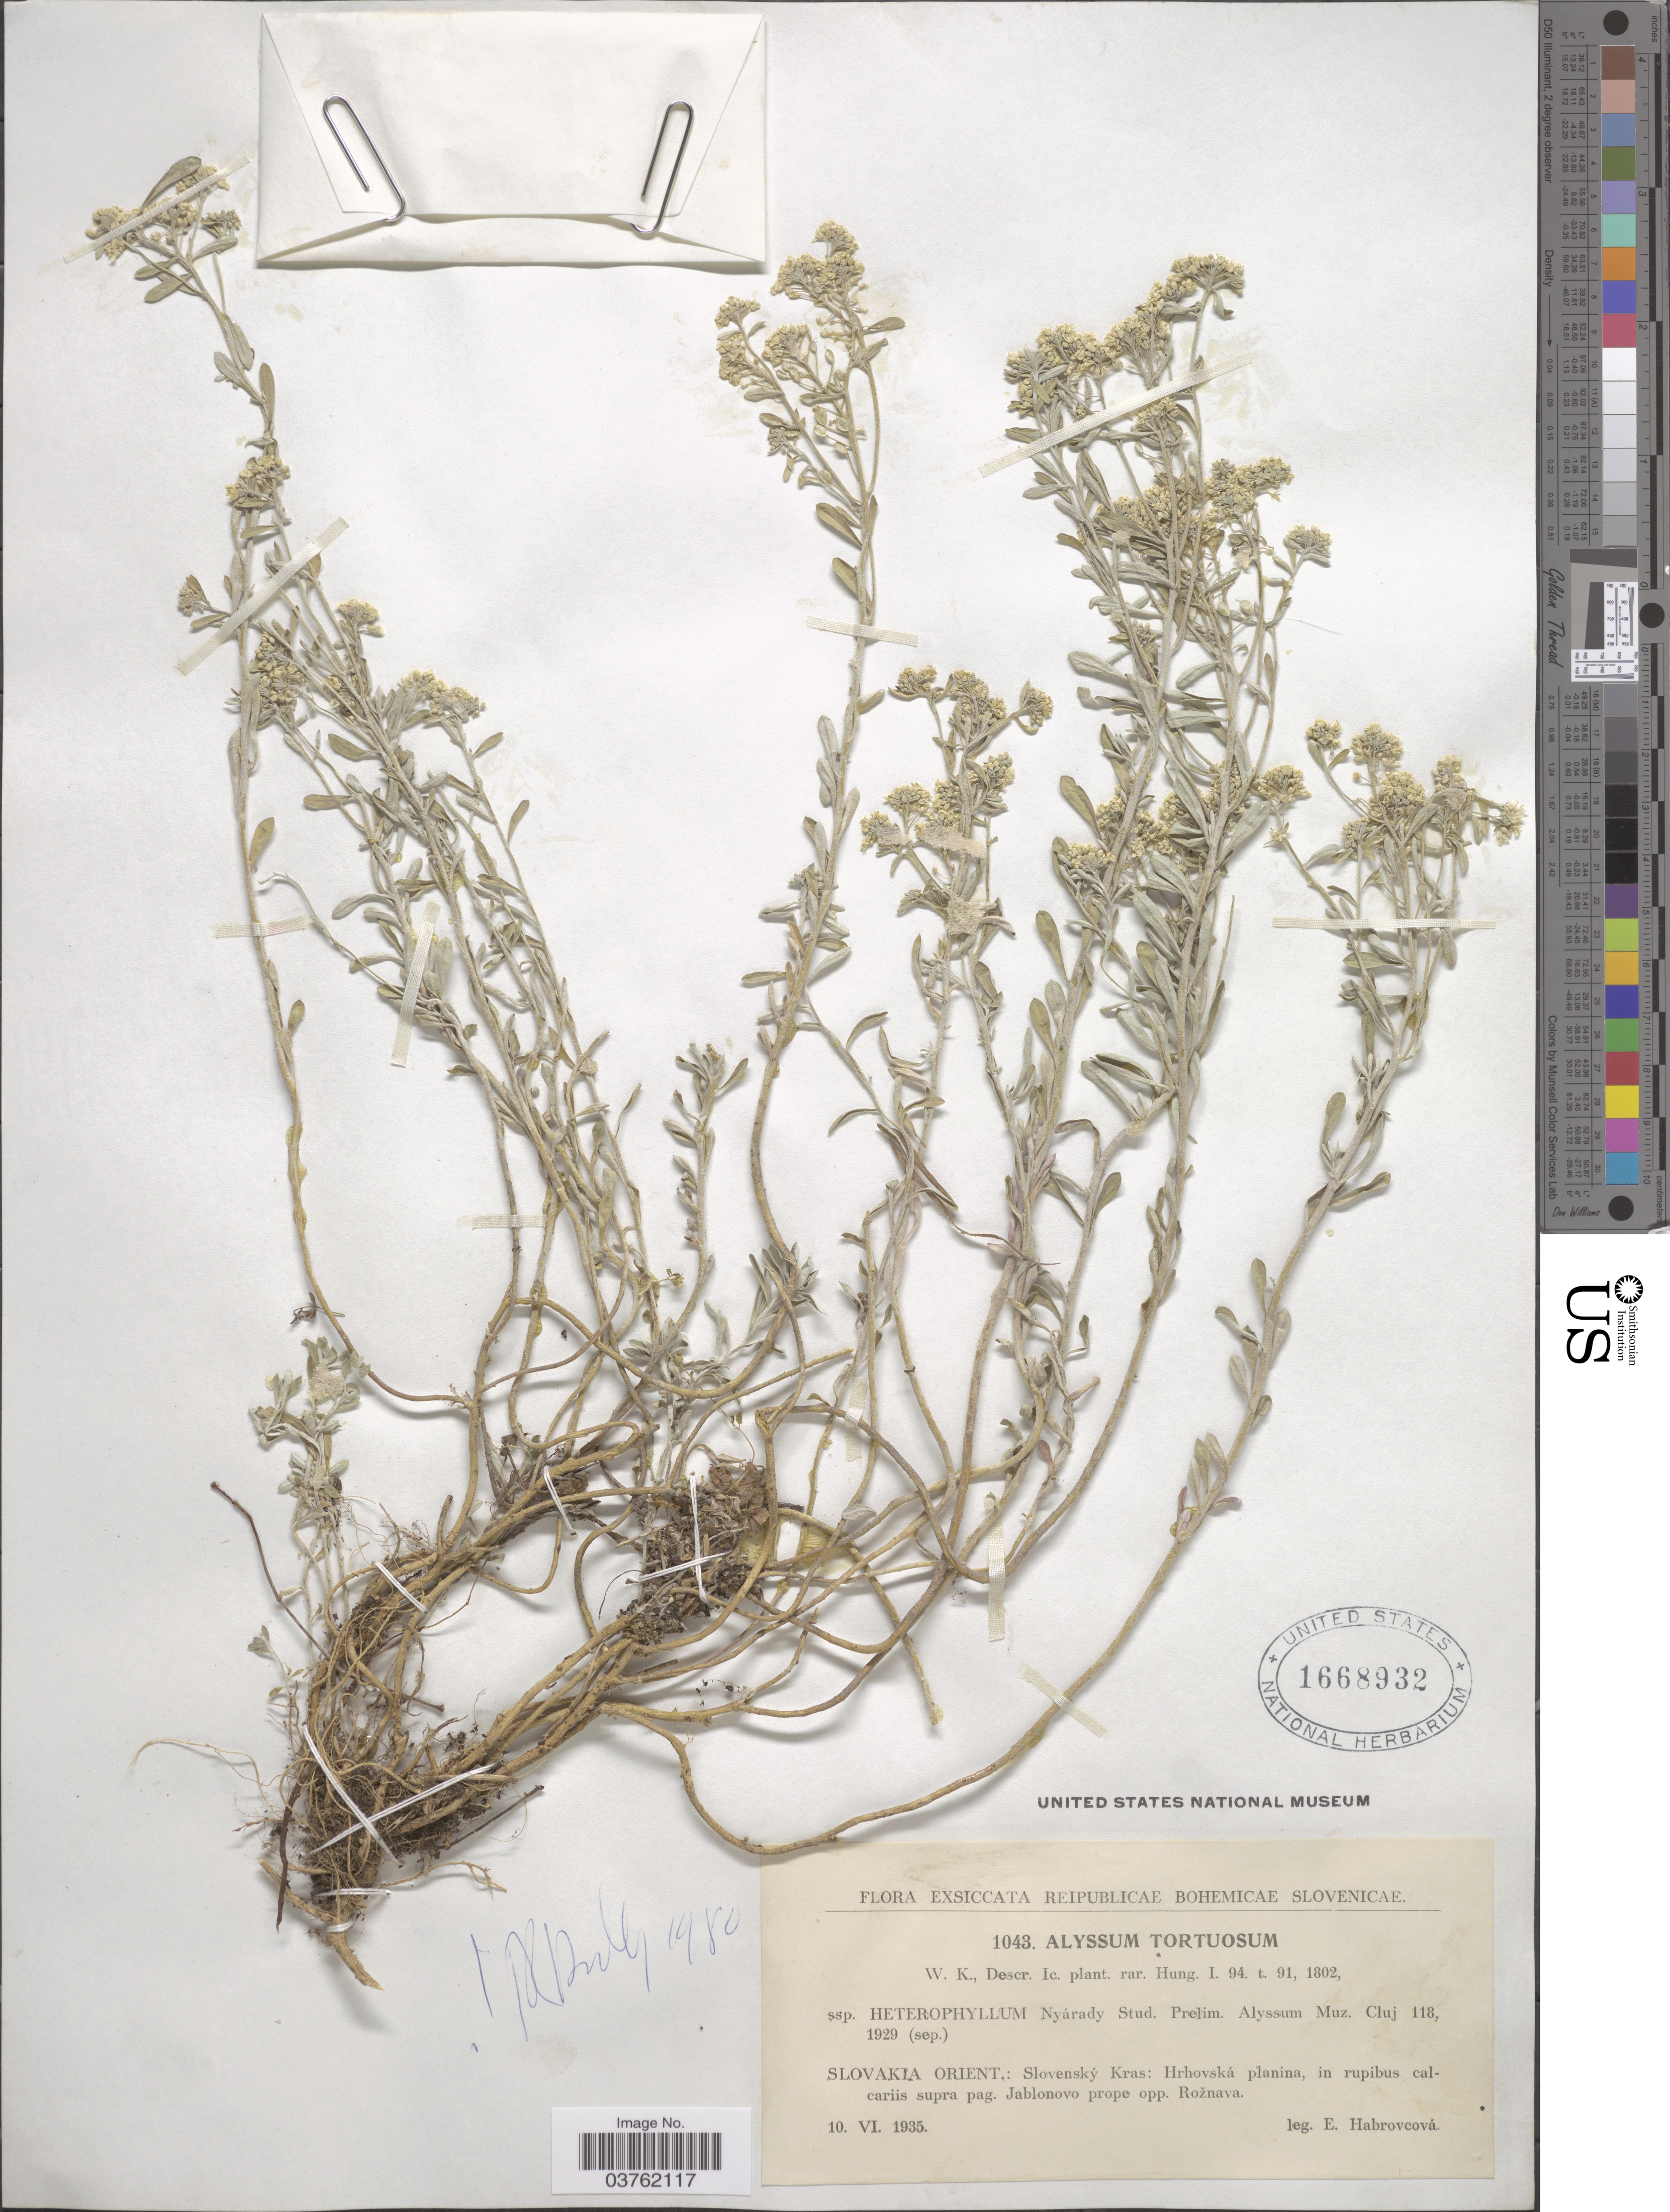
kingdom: Plantae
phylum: Tracheophyta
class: Magnoliopsida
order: Brassicales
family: Brassicaceae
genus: Alyssum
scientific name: Alyssum tortuosum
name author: Waldst. & Kit.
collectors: E. Habrovcova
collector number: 1043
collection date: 1935-06-10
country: Slovakia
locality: Reipublicae Bohemicae Slovenicae. Slovakia Orient.: Slovenský Kras: Hrhovská planina, in rupibus calcariis supra pag. Jablonovo prope opp. Rožnava.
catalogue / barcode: US 1668932